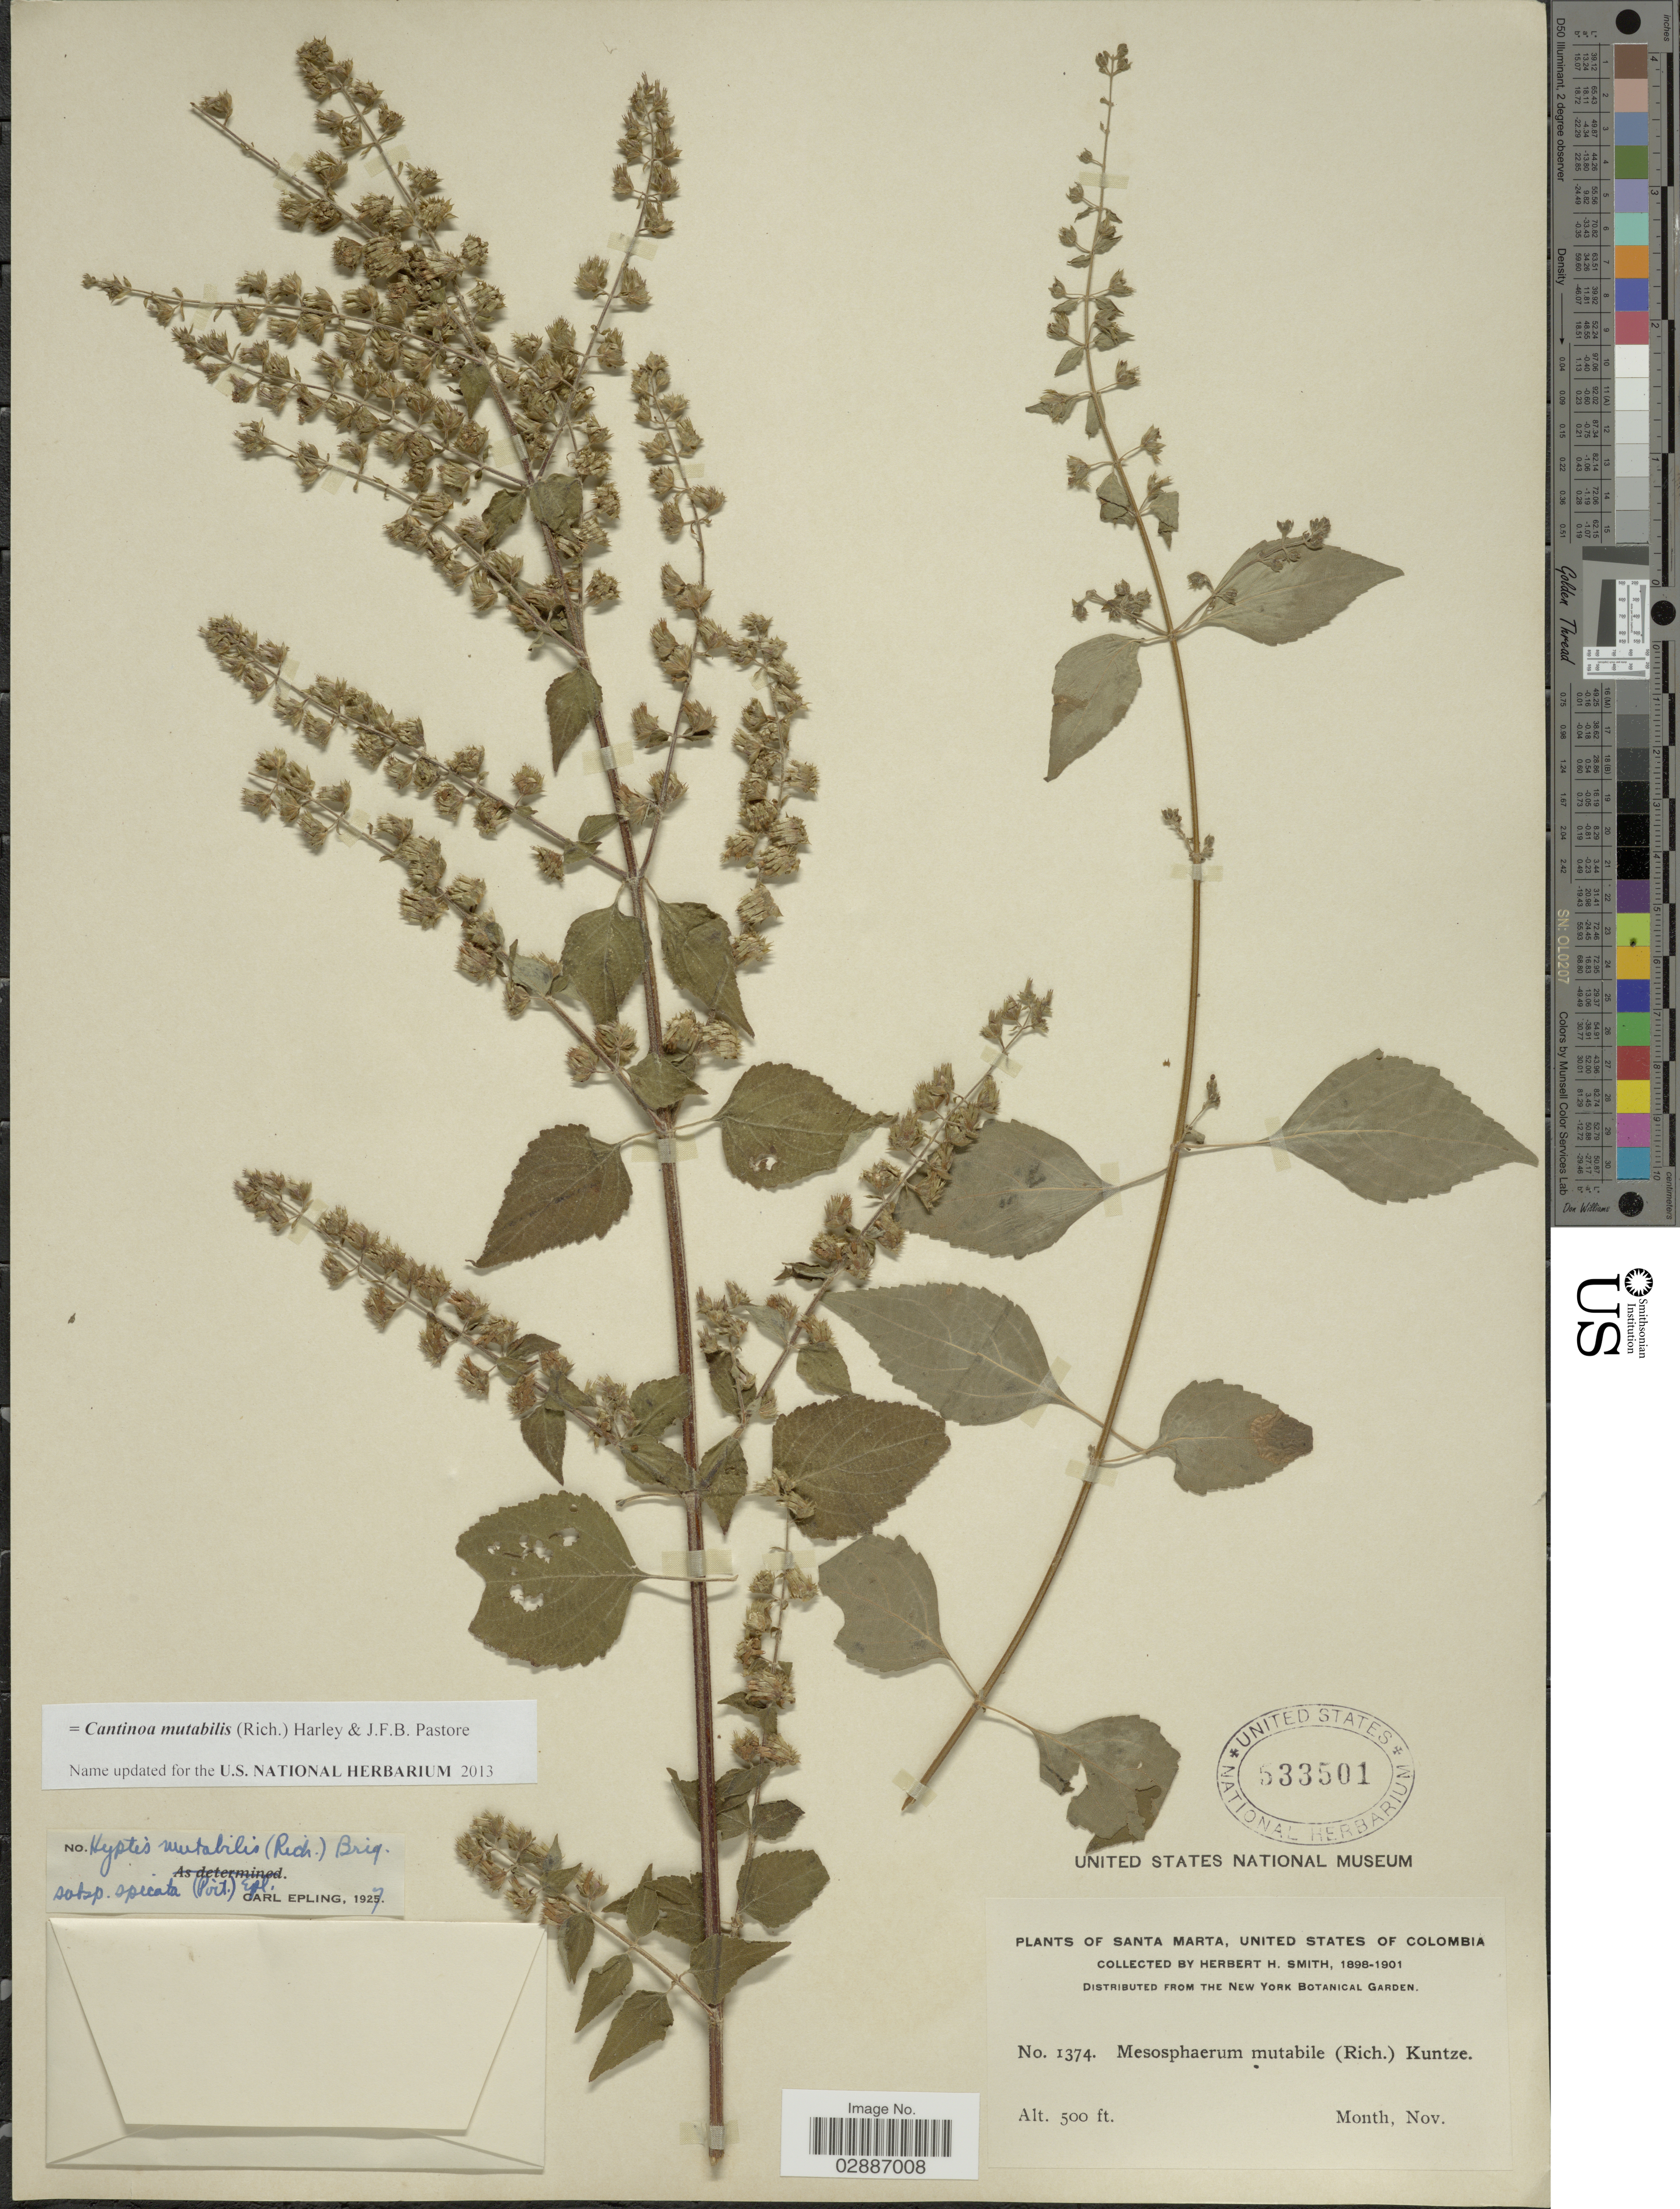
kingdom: Plantae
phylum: Tracheophyta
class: Magnoliopsida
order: Lamiales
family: Lamiaceae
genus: Cantinoa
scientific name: Cantinoa mutabilis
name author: (Epling) Harley & J.F.B. Pastore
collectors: Herbert H. Smith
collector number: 1374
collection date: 1898-11/1901-11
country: Colombia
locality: Santa Marta, United States of Colombia.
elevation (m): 152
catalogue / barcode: US 533501